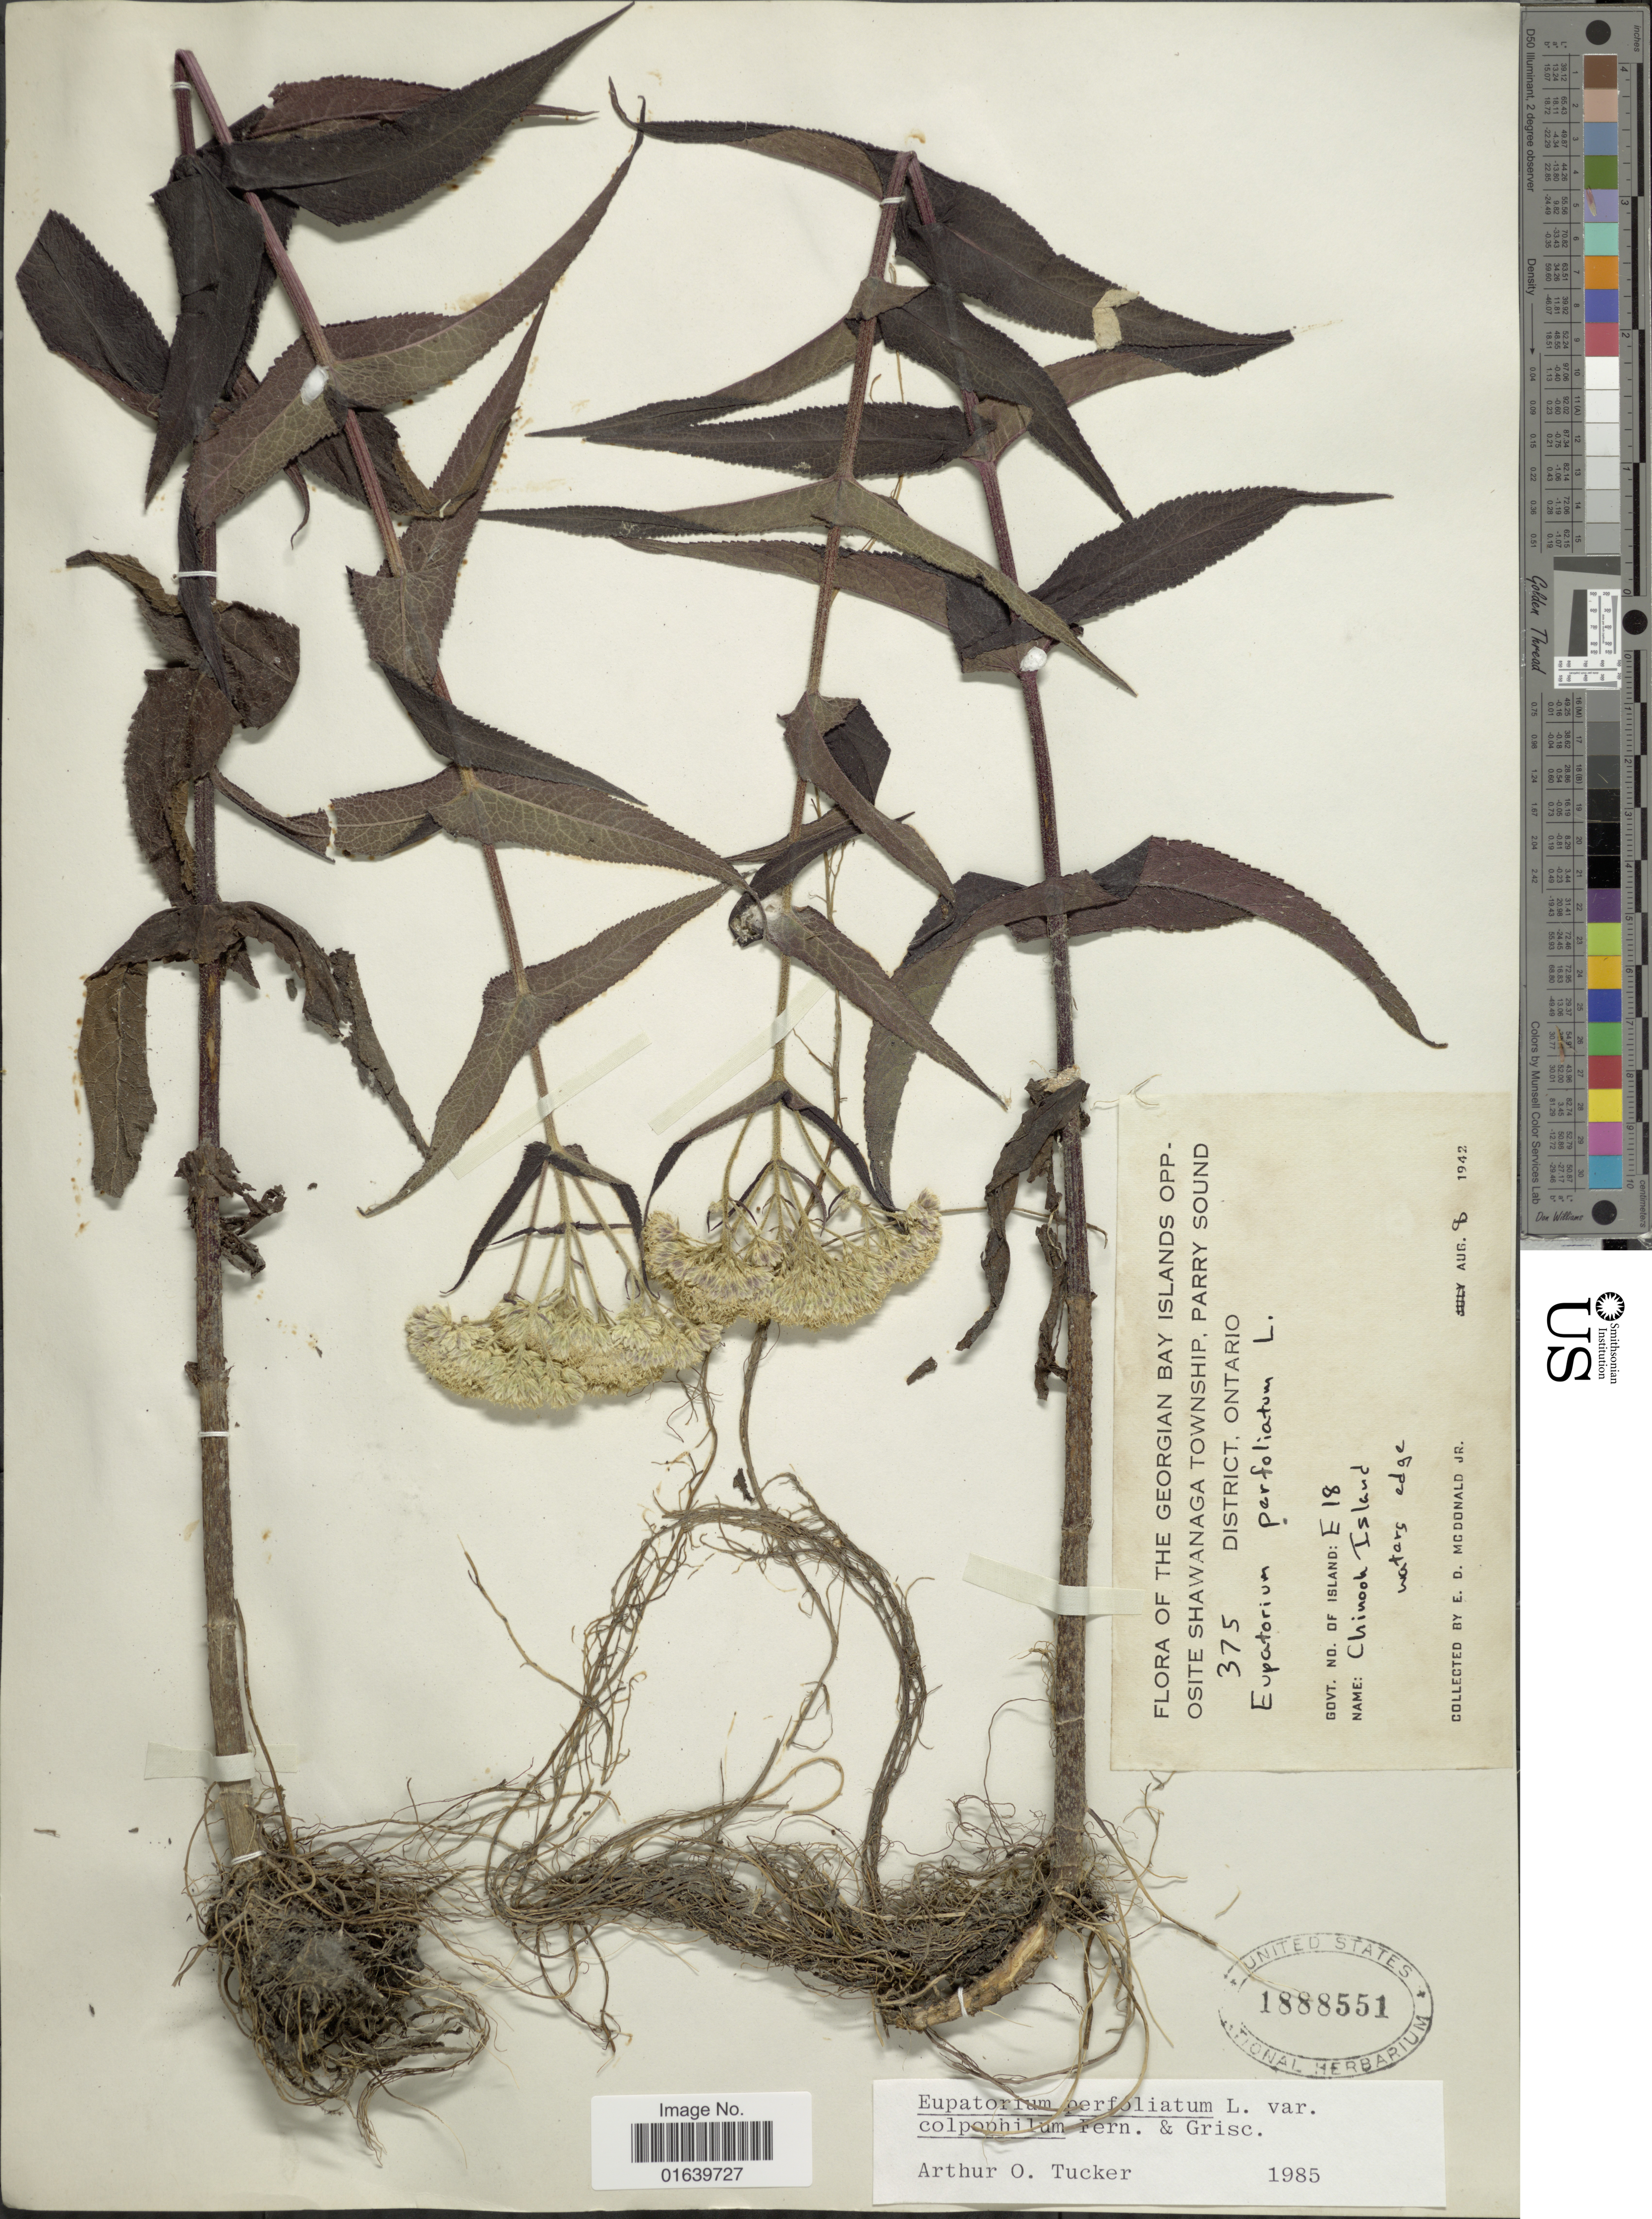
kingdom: Plantae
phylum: Tracheophyta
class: Magnoliopsida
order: Asterales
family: Asteraceae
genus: Eupatorium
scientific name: Eupatorium perfoliatum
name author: L.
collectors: E. D. McDonald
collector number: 375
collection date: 1942-08-08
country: Canada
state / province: Ontario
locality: The Georgian Bay Islands Oppposite Shawanaga township, Parry Sound District, Ontario. Chinooh Island, waters edge, E18.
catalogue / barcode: US 1888551